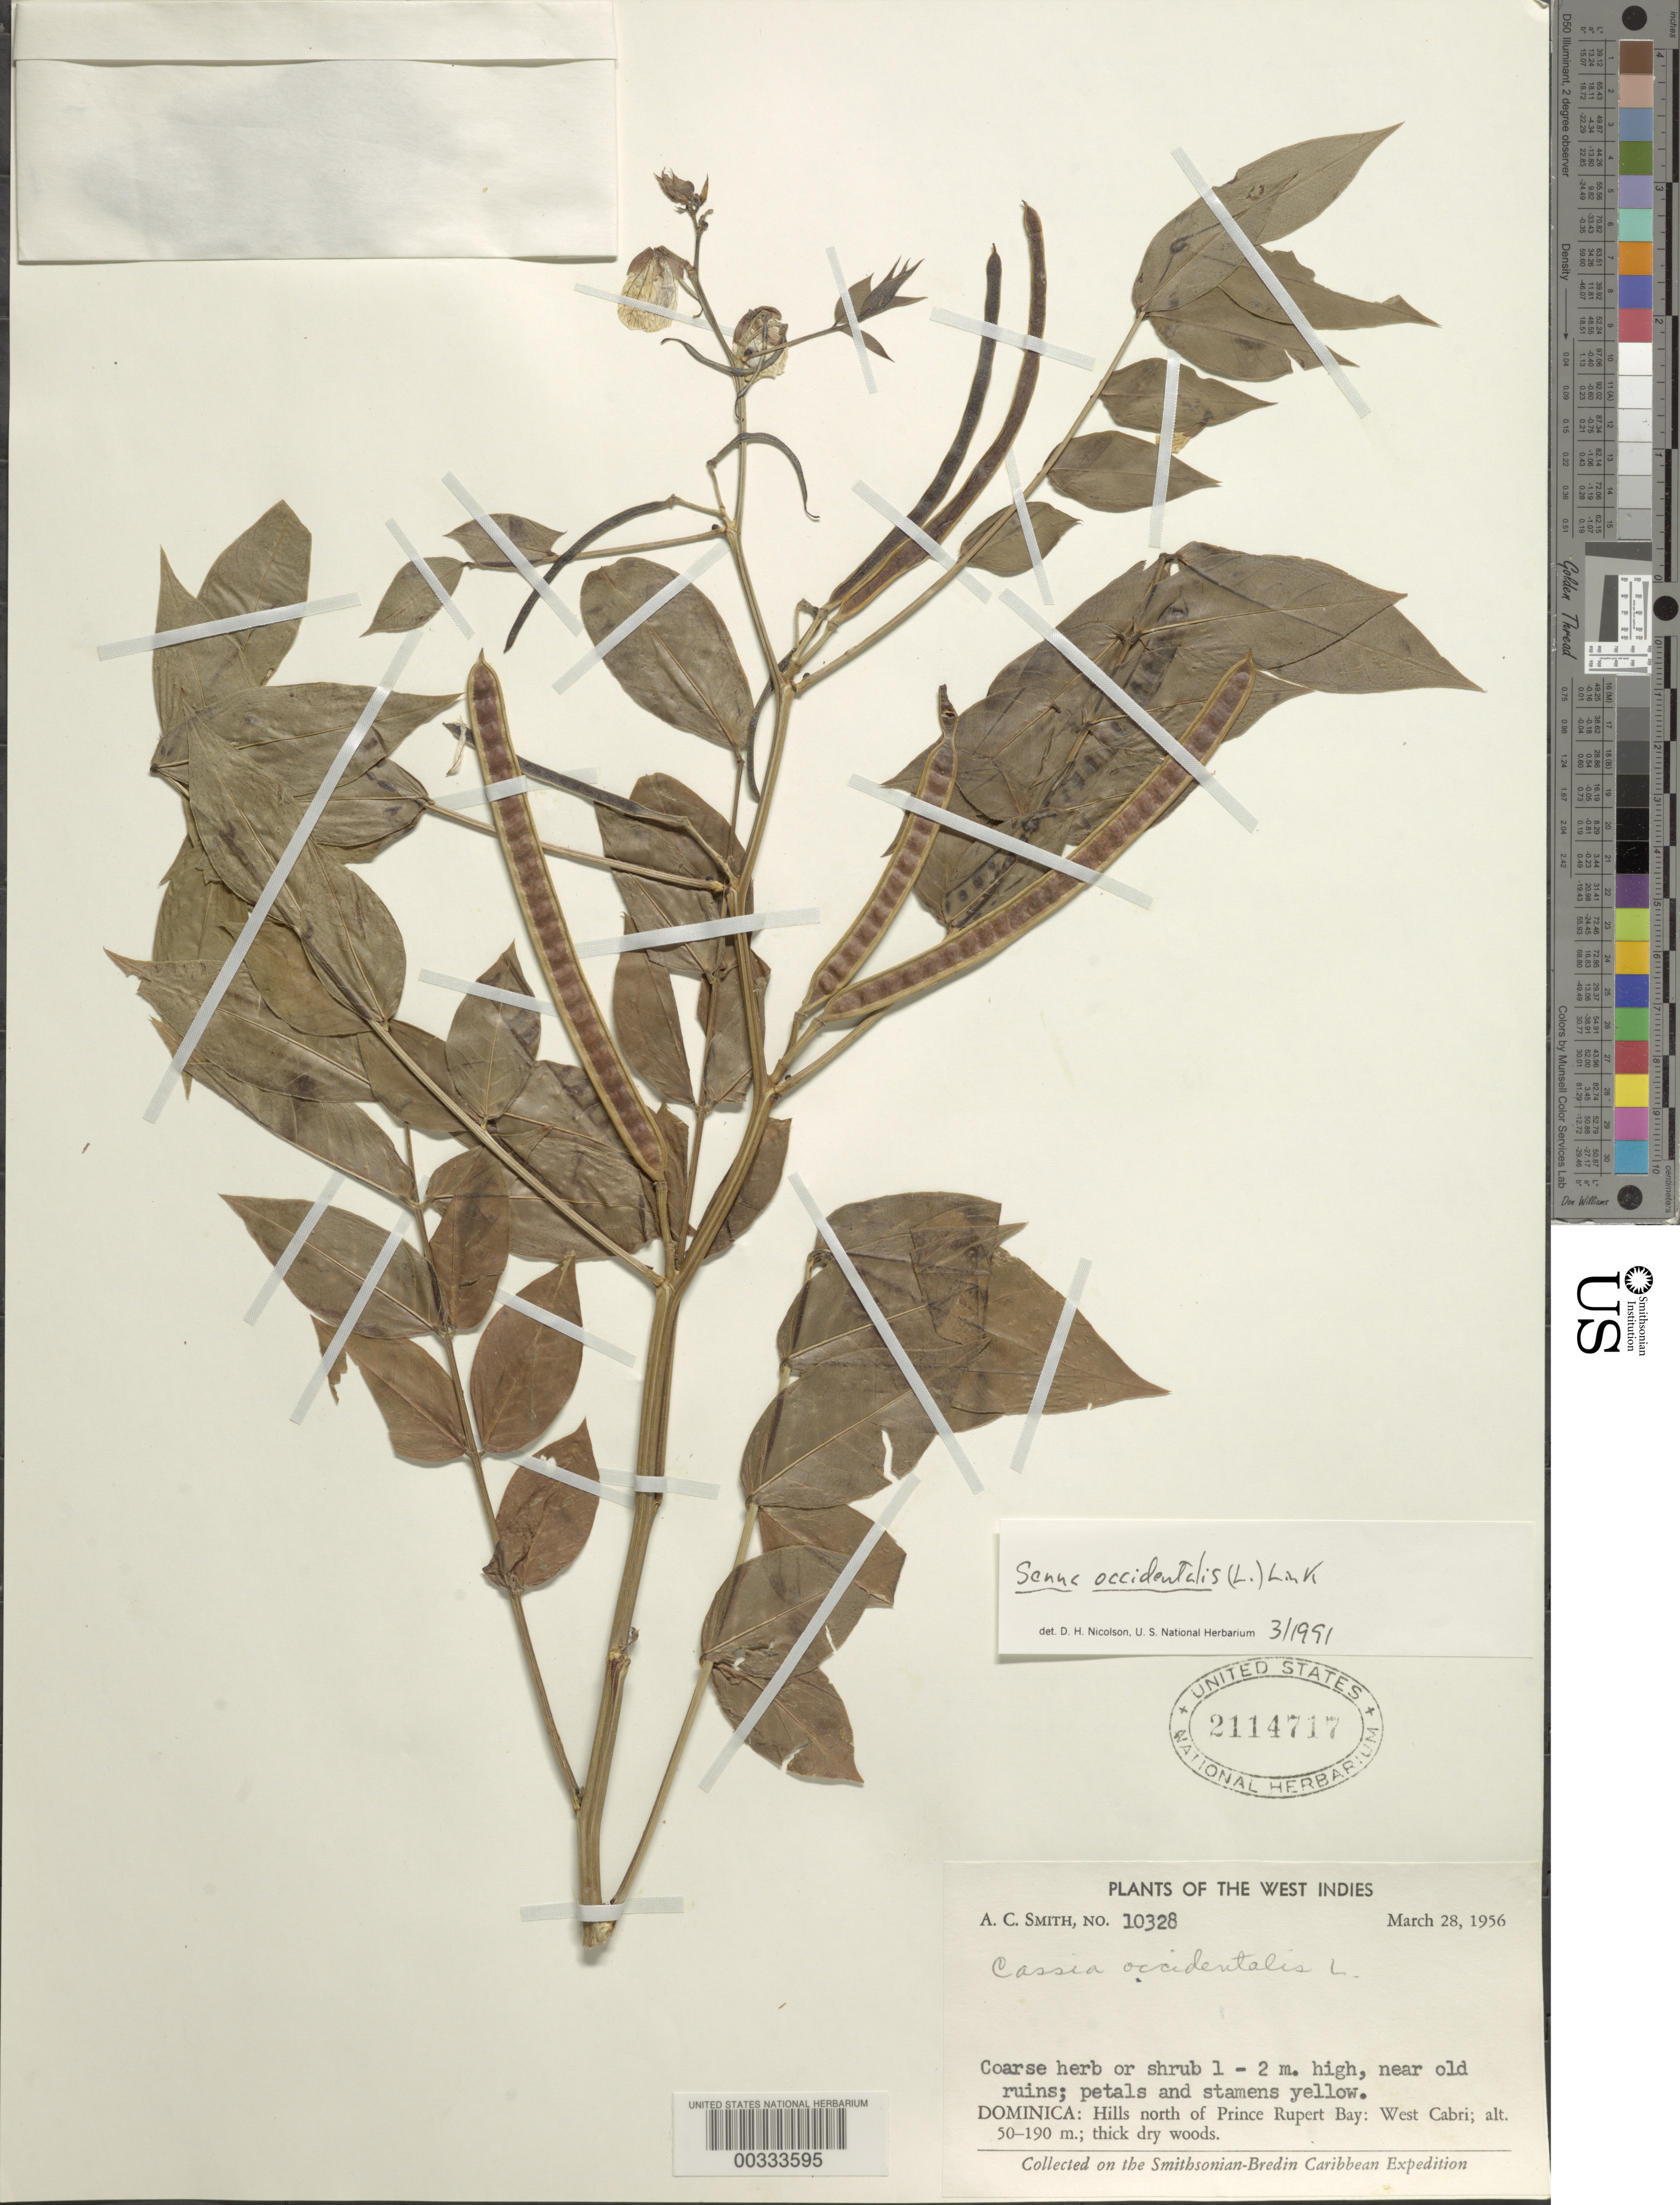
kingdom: Plantae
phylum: Tracheophyta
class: Magnoliopsida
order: Fabales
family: Fabaceae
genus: Senna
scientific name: Senna occidentalis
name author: (L.) Link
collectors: A. C. Smith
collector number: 10328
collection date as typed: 28 Mar 1956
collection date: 1956-03-28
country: Dominica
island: Dominica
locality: N of prince rupert bay; west cabri, near old ruins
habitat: Hills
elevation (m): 50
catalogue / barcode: US 2114717